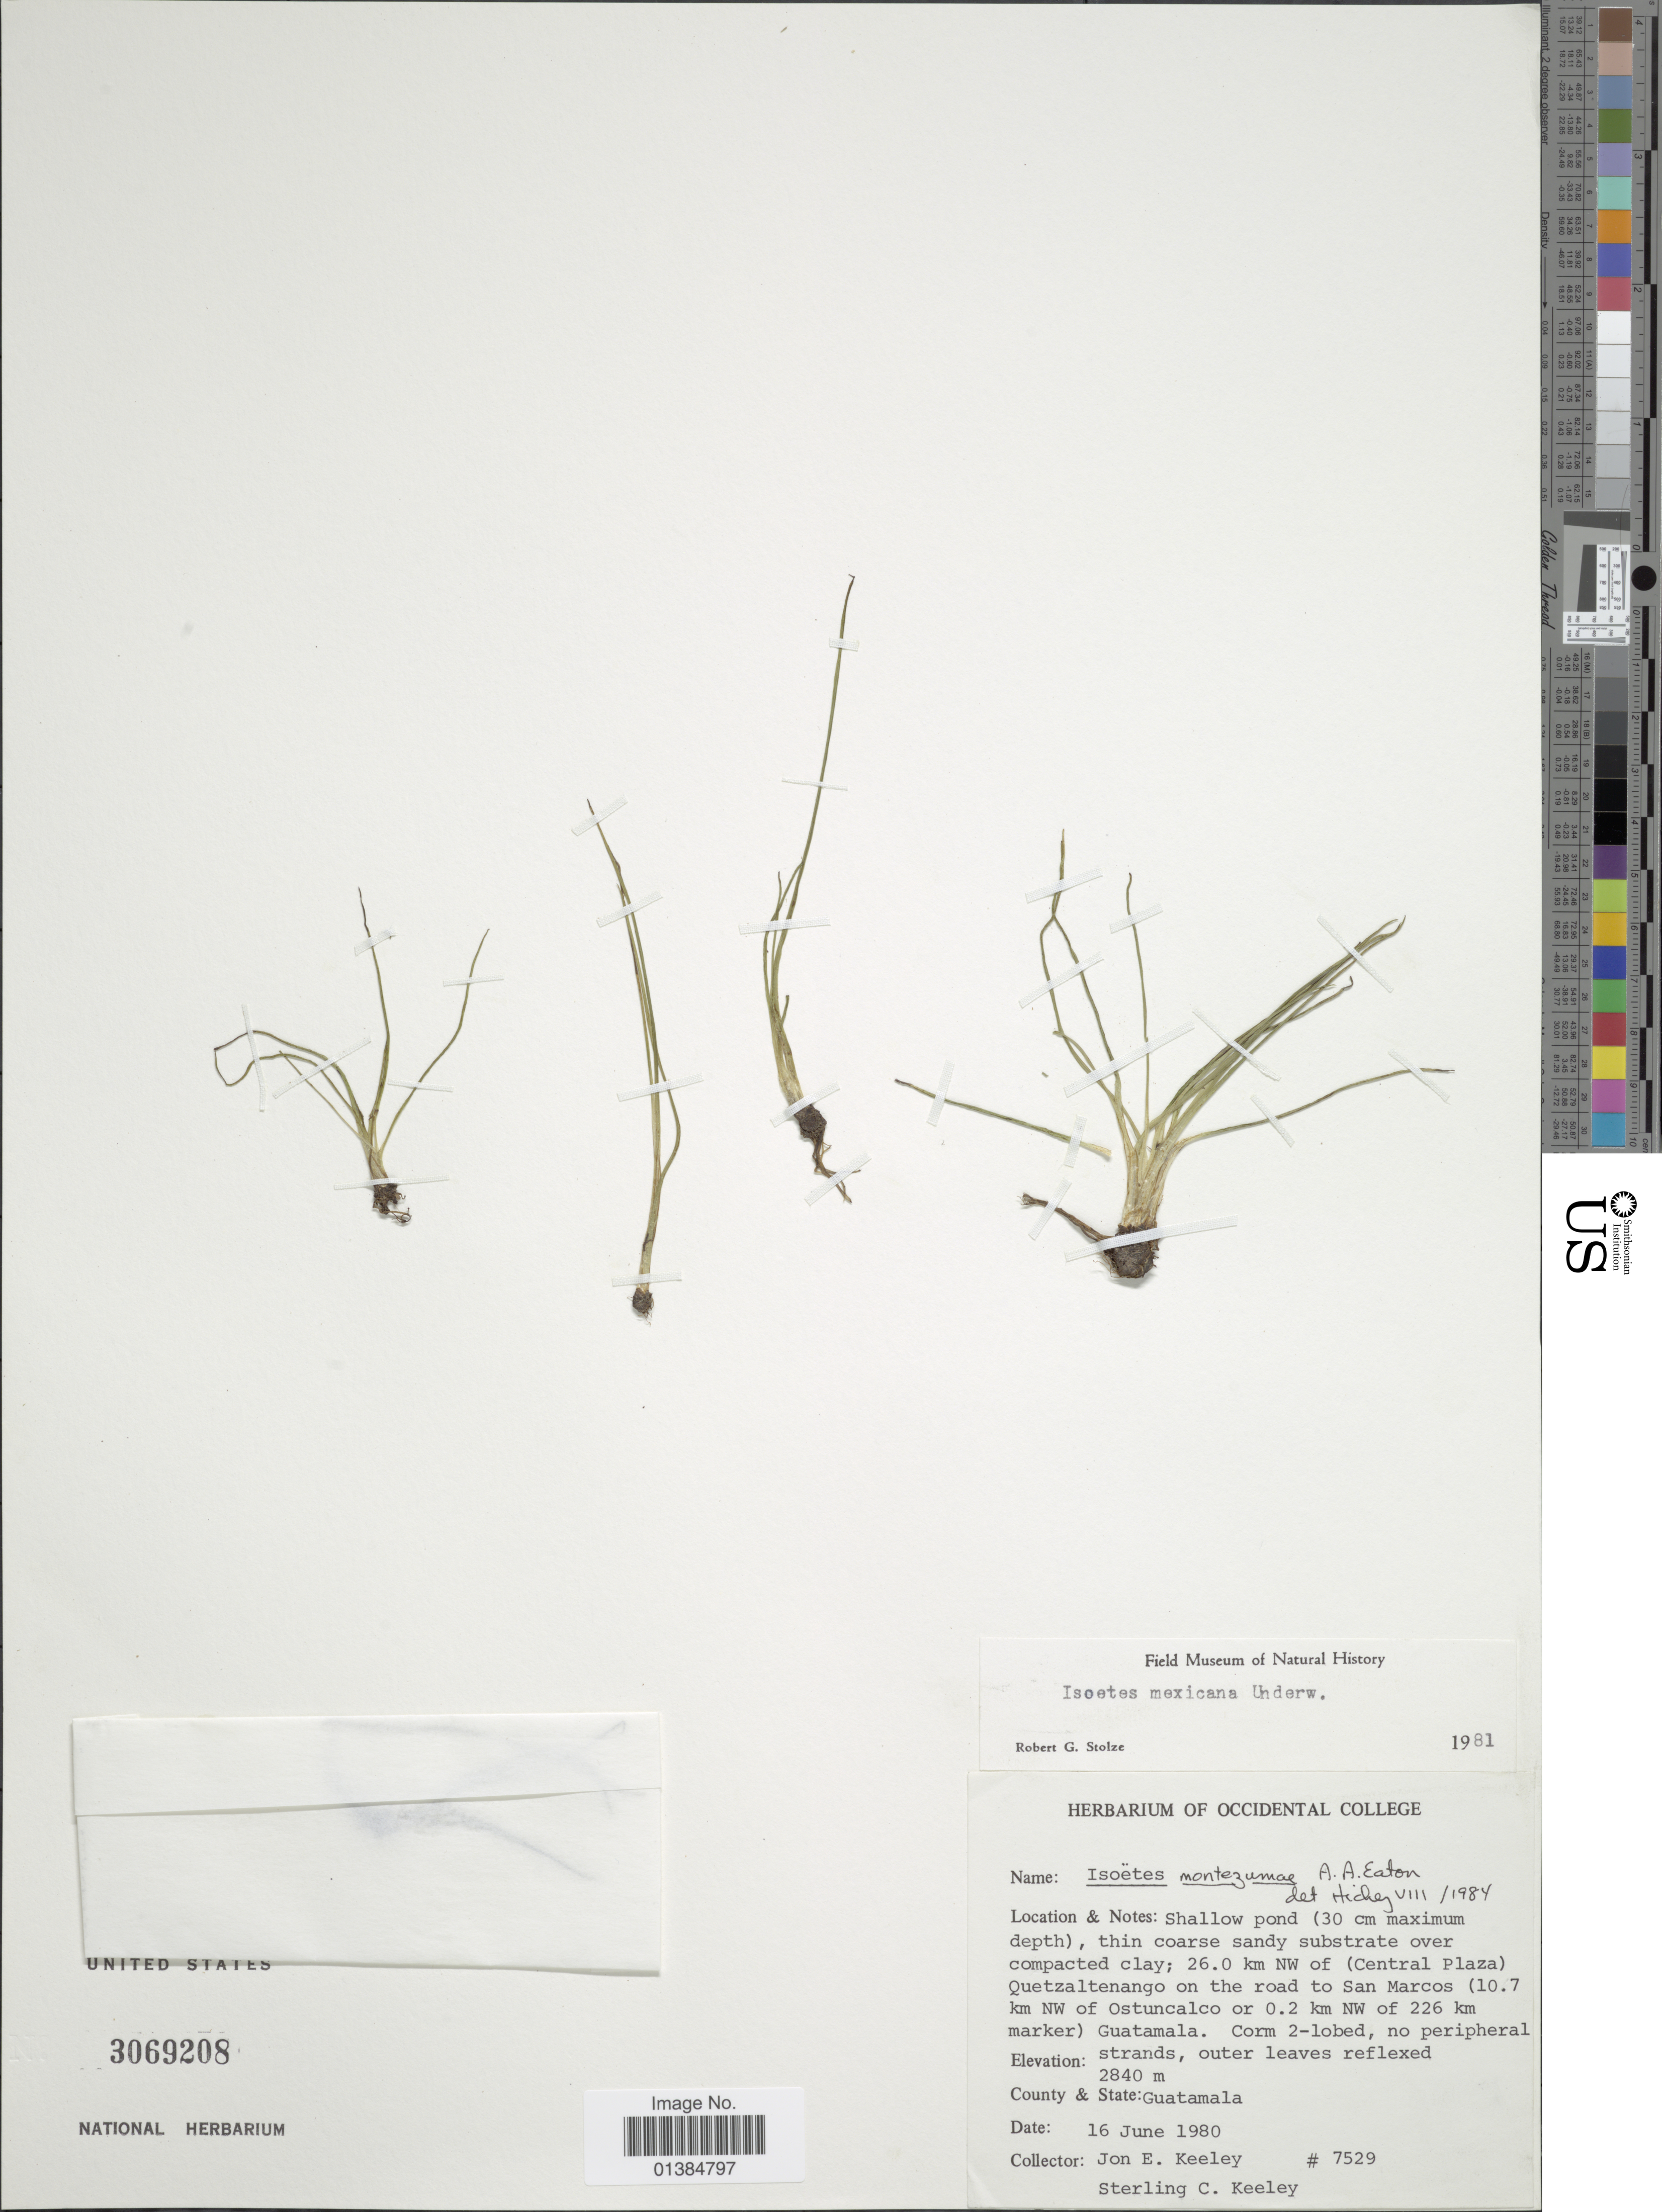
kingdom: Plantae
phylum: Tracheophyta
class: Lycopodiopsida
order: Isoetales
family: Isoetaceae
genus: Isoetes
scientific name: Isoetes montezumae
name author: A.A. Eaton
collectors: J. E. Keeley & S. C. Keeley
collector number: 7529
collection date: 1980-06-16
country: Guatemala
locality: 26.0 km NW of (Central Plaza) Quetzaltenango on the road to San Marcos (10.7 km NW of Ostuncalco or 0.2 km NW of 226 km marker).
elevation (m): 2840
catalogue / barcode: US 3069208